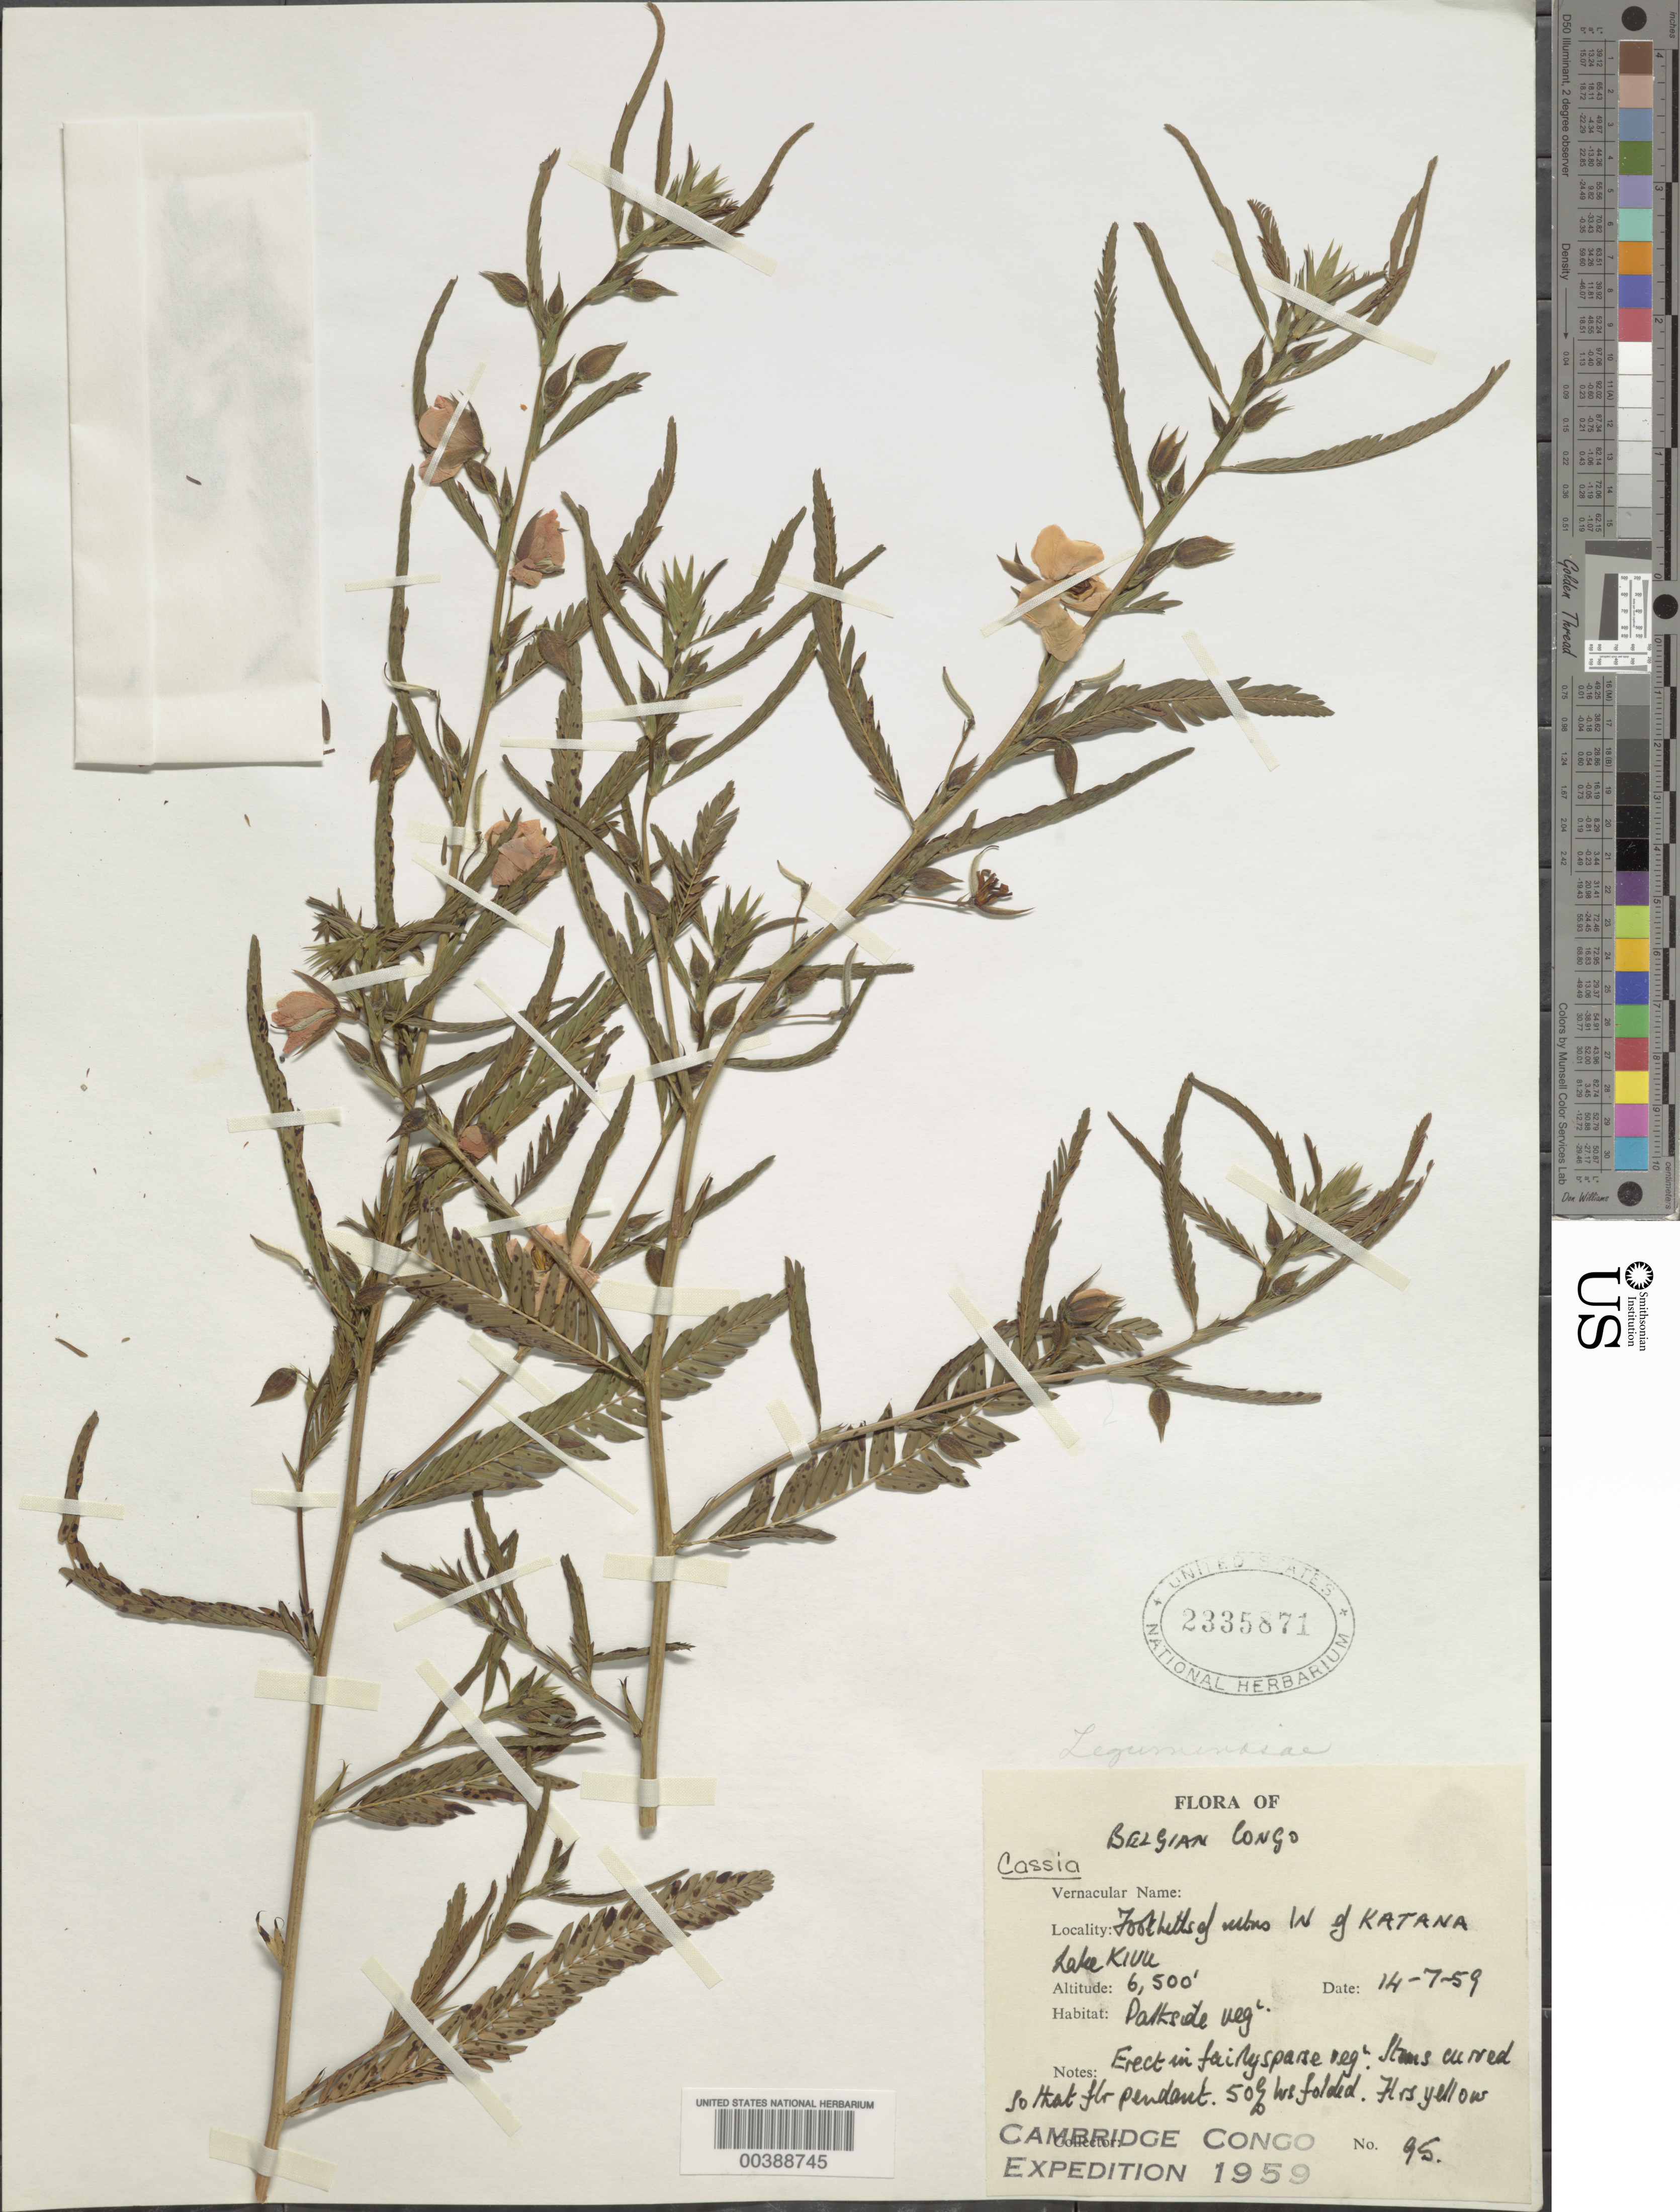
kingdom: Plantae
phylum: Tracheophyta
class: Magnoliopsida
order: Fabales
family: Fabaceae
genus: Chamaecrista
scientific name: Chamaecrista sp.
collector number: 95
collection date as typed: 14 Jul 1959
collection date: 1959-07-14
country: Congo, Democratic Republic of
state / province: Sud-Kivu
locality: Foot hills of mountains W of Katana, Lake Kivu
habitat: Parkside vegetation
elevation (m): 1981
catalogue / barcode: US 2335871